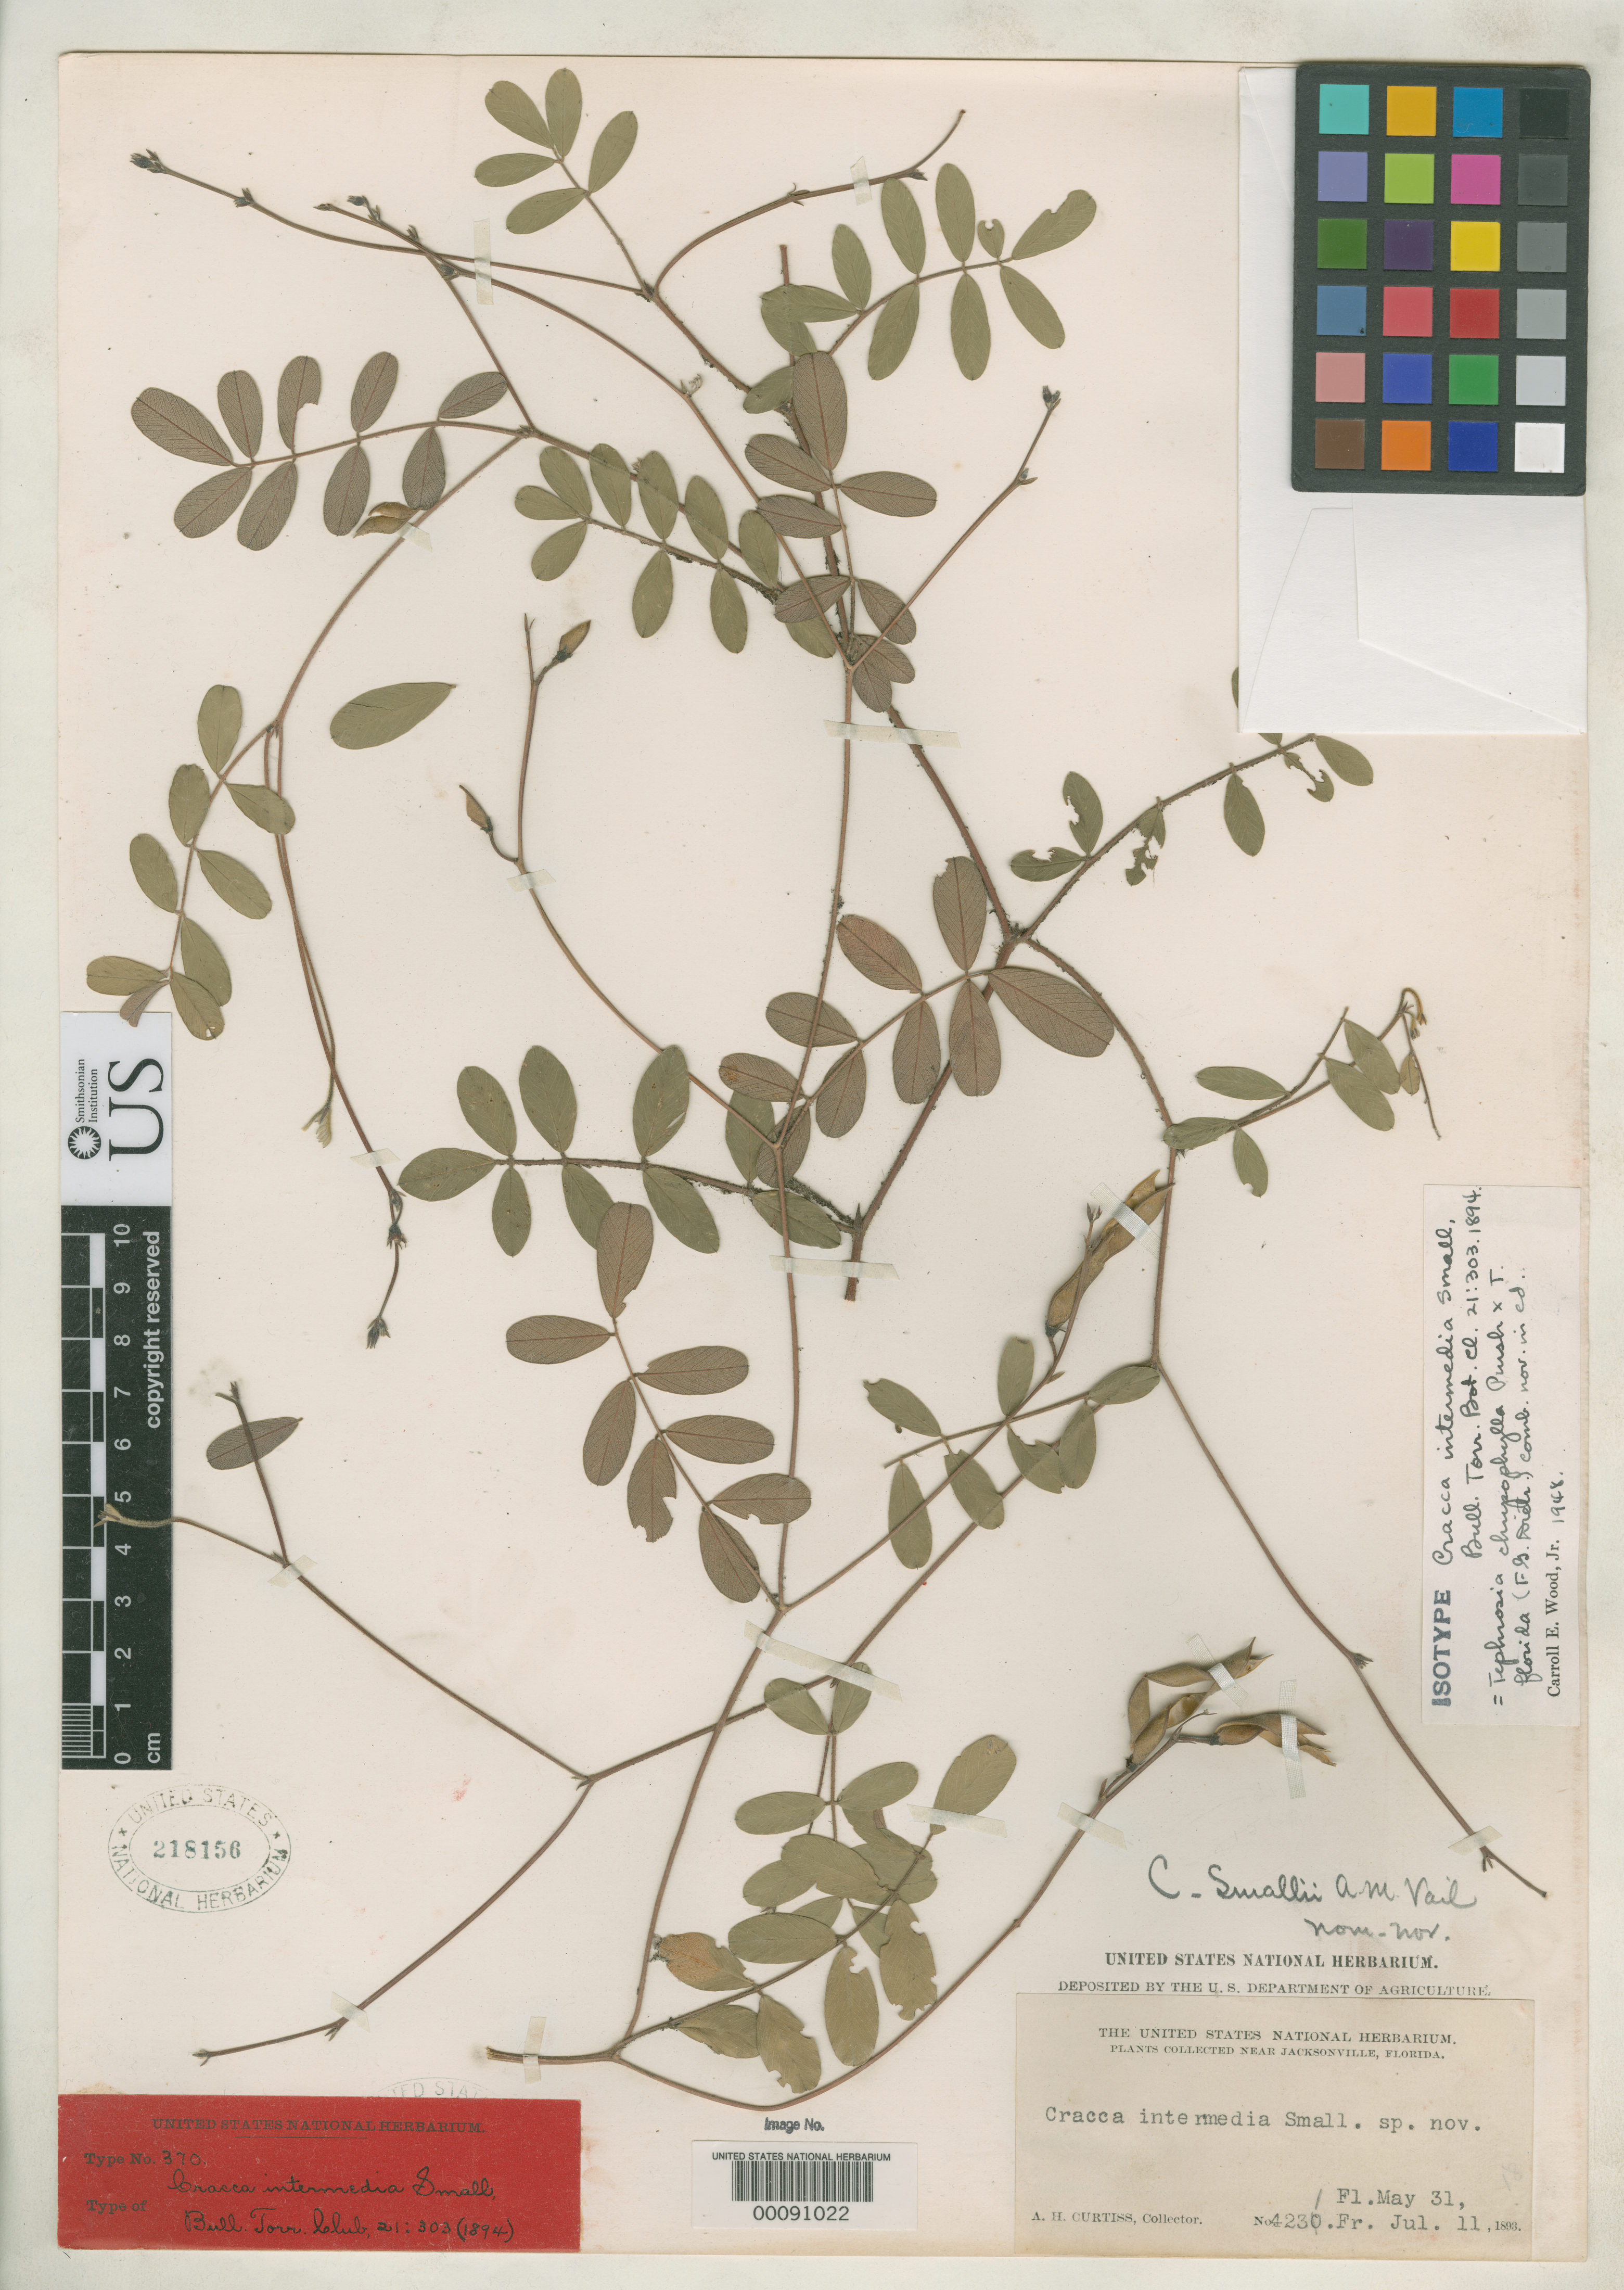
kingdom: Plantae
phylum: Tracheophyta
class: Magnoliopsida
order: Fabales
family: Fabaceae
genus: Cracca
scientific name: Cracca intermedia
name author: Small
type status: Isotype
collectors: A. H. Curtiss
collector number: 4231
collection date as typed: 31 May 1893 to 11 Jul 1893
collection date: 1893-05-31/1893-07-11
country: United States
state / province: Florida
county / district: Duval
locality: Jacksonville.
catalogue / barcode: US 218156